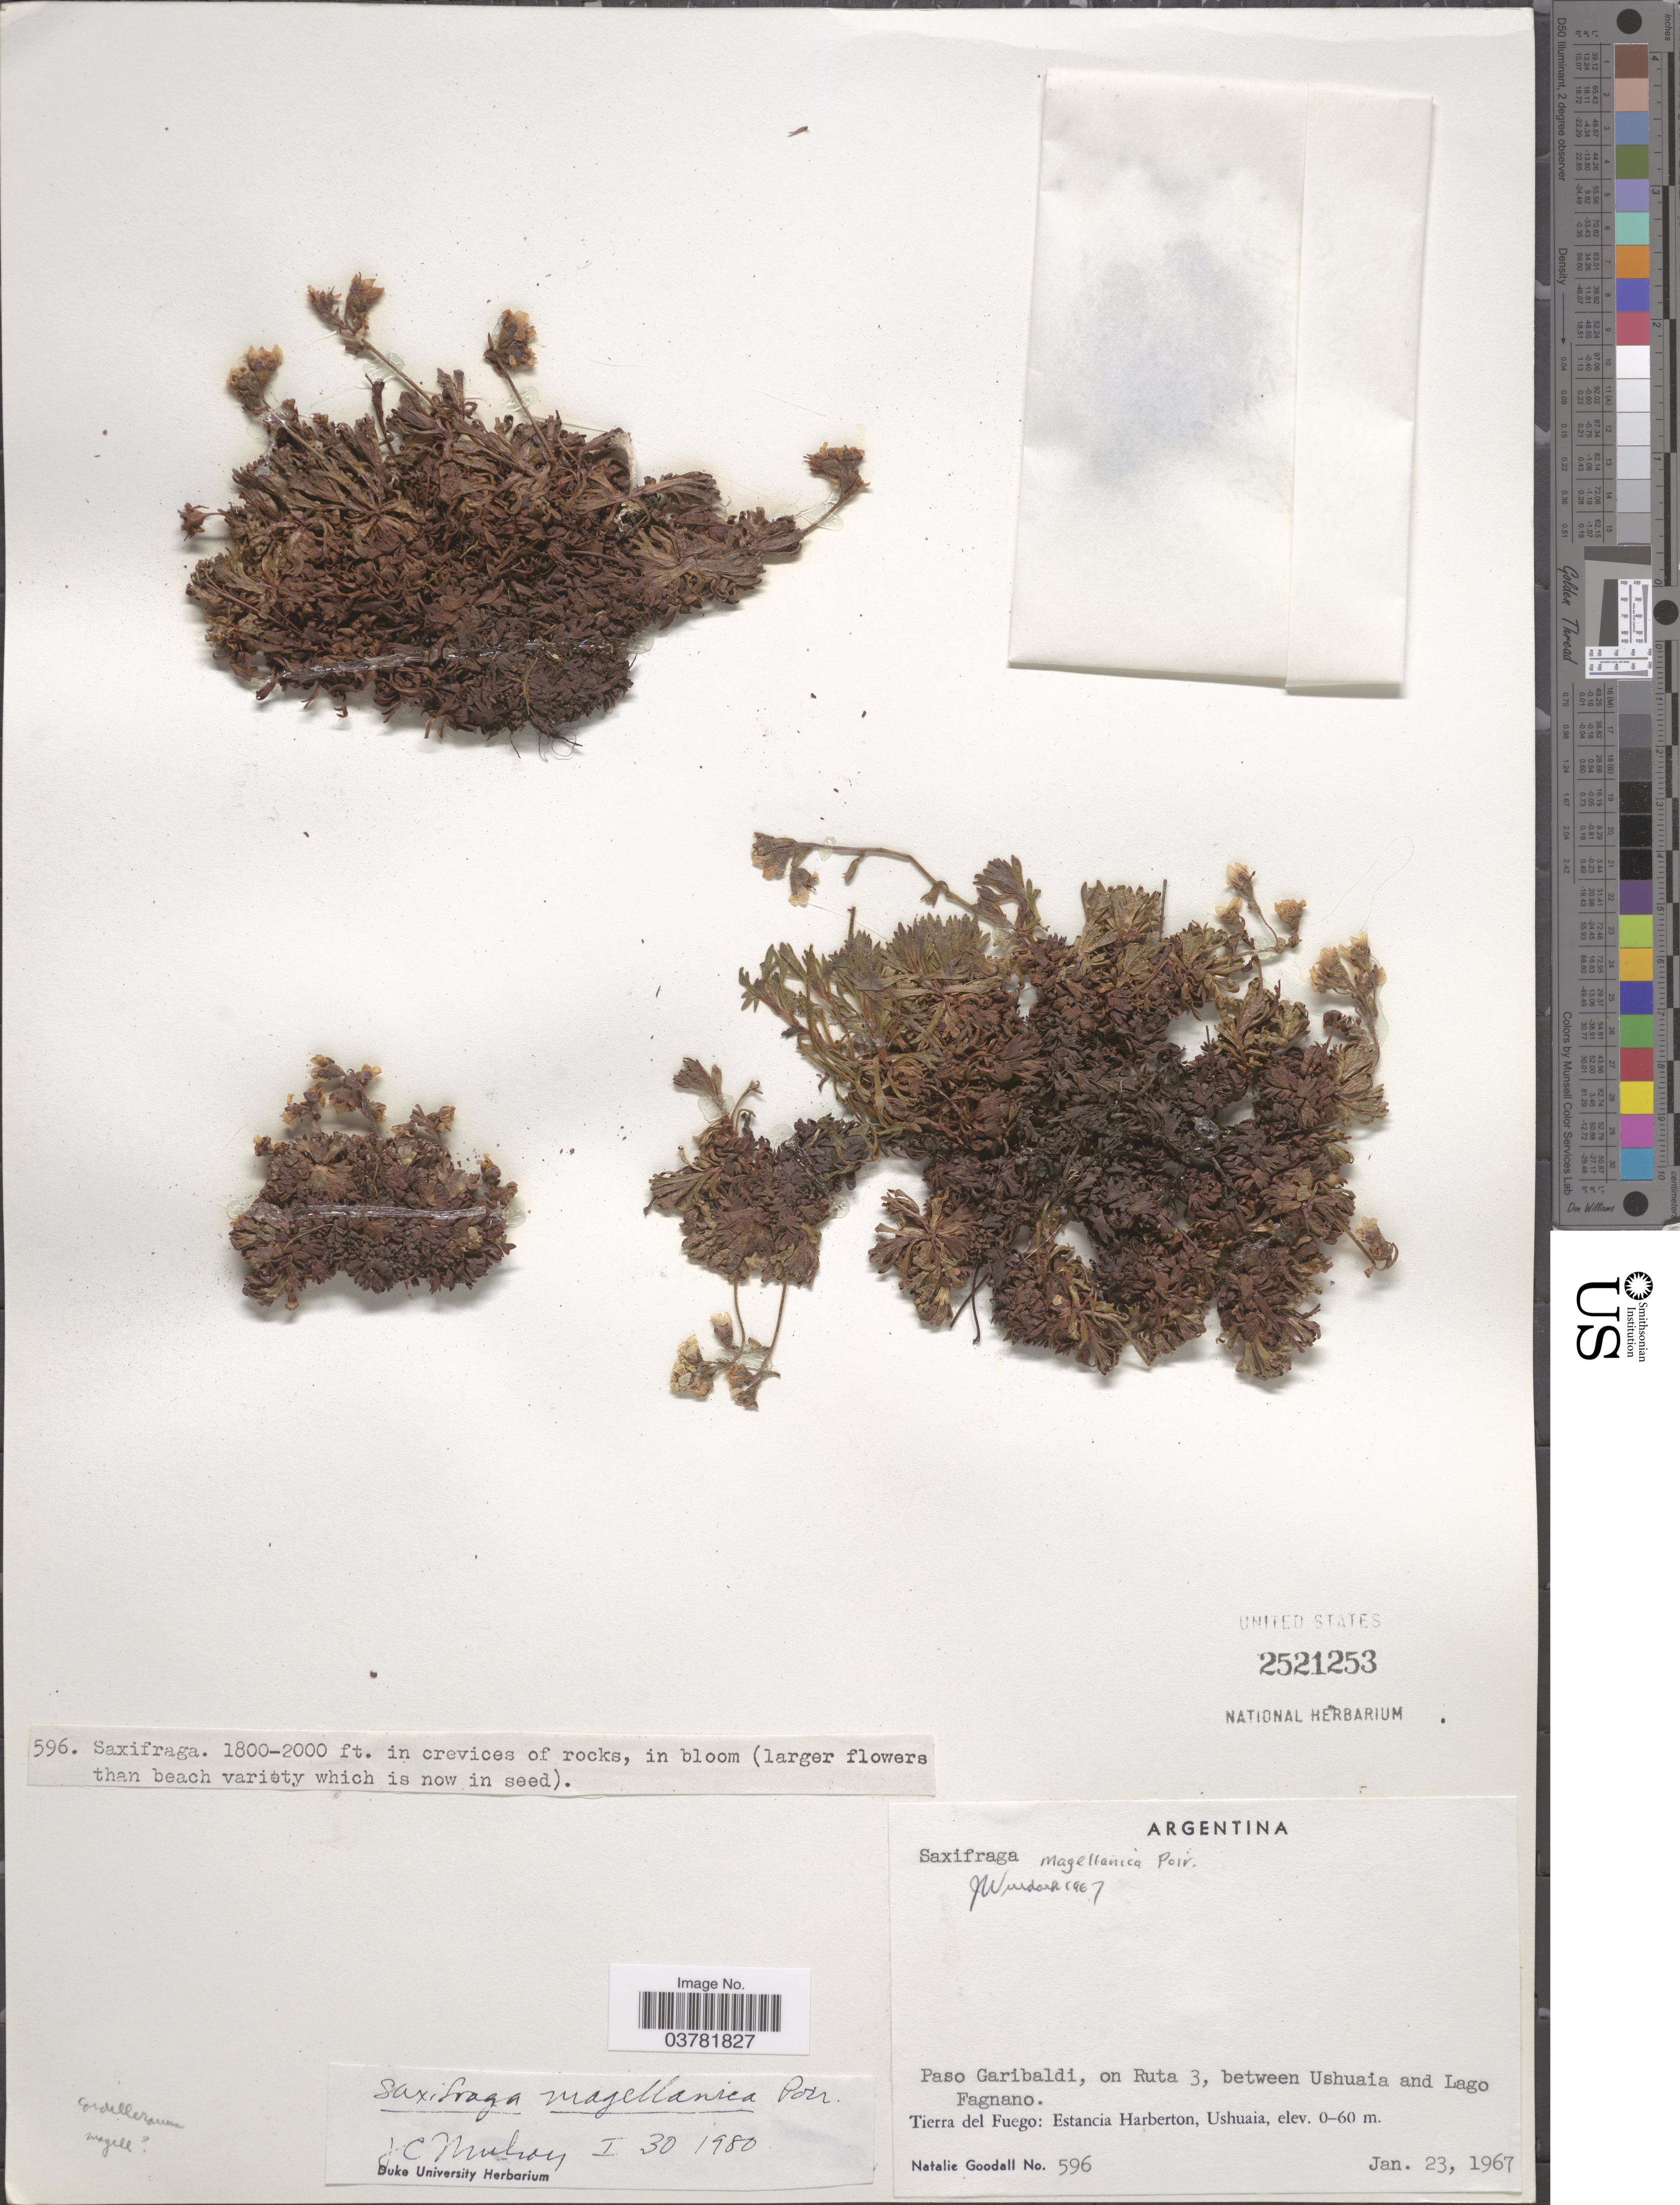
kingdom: Plantae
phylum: Tracheophyta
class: Magnoliopsida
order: Saxifragales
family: Saxifragaceae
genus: Saxifraga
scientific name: Saxifraga magellanica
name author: Poir.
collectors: N. Goodall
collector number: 596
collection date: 1967-01-23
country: Argentina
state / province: Tierra del Fuego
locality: Paso Garibaldi, on Ruta 3, between Ushuaia and Lago Fagnano. Estancia Harberton, Ushuaia.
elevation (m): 0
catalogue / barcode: US 2521253